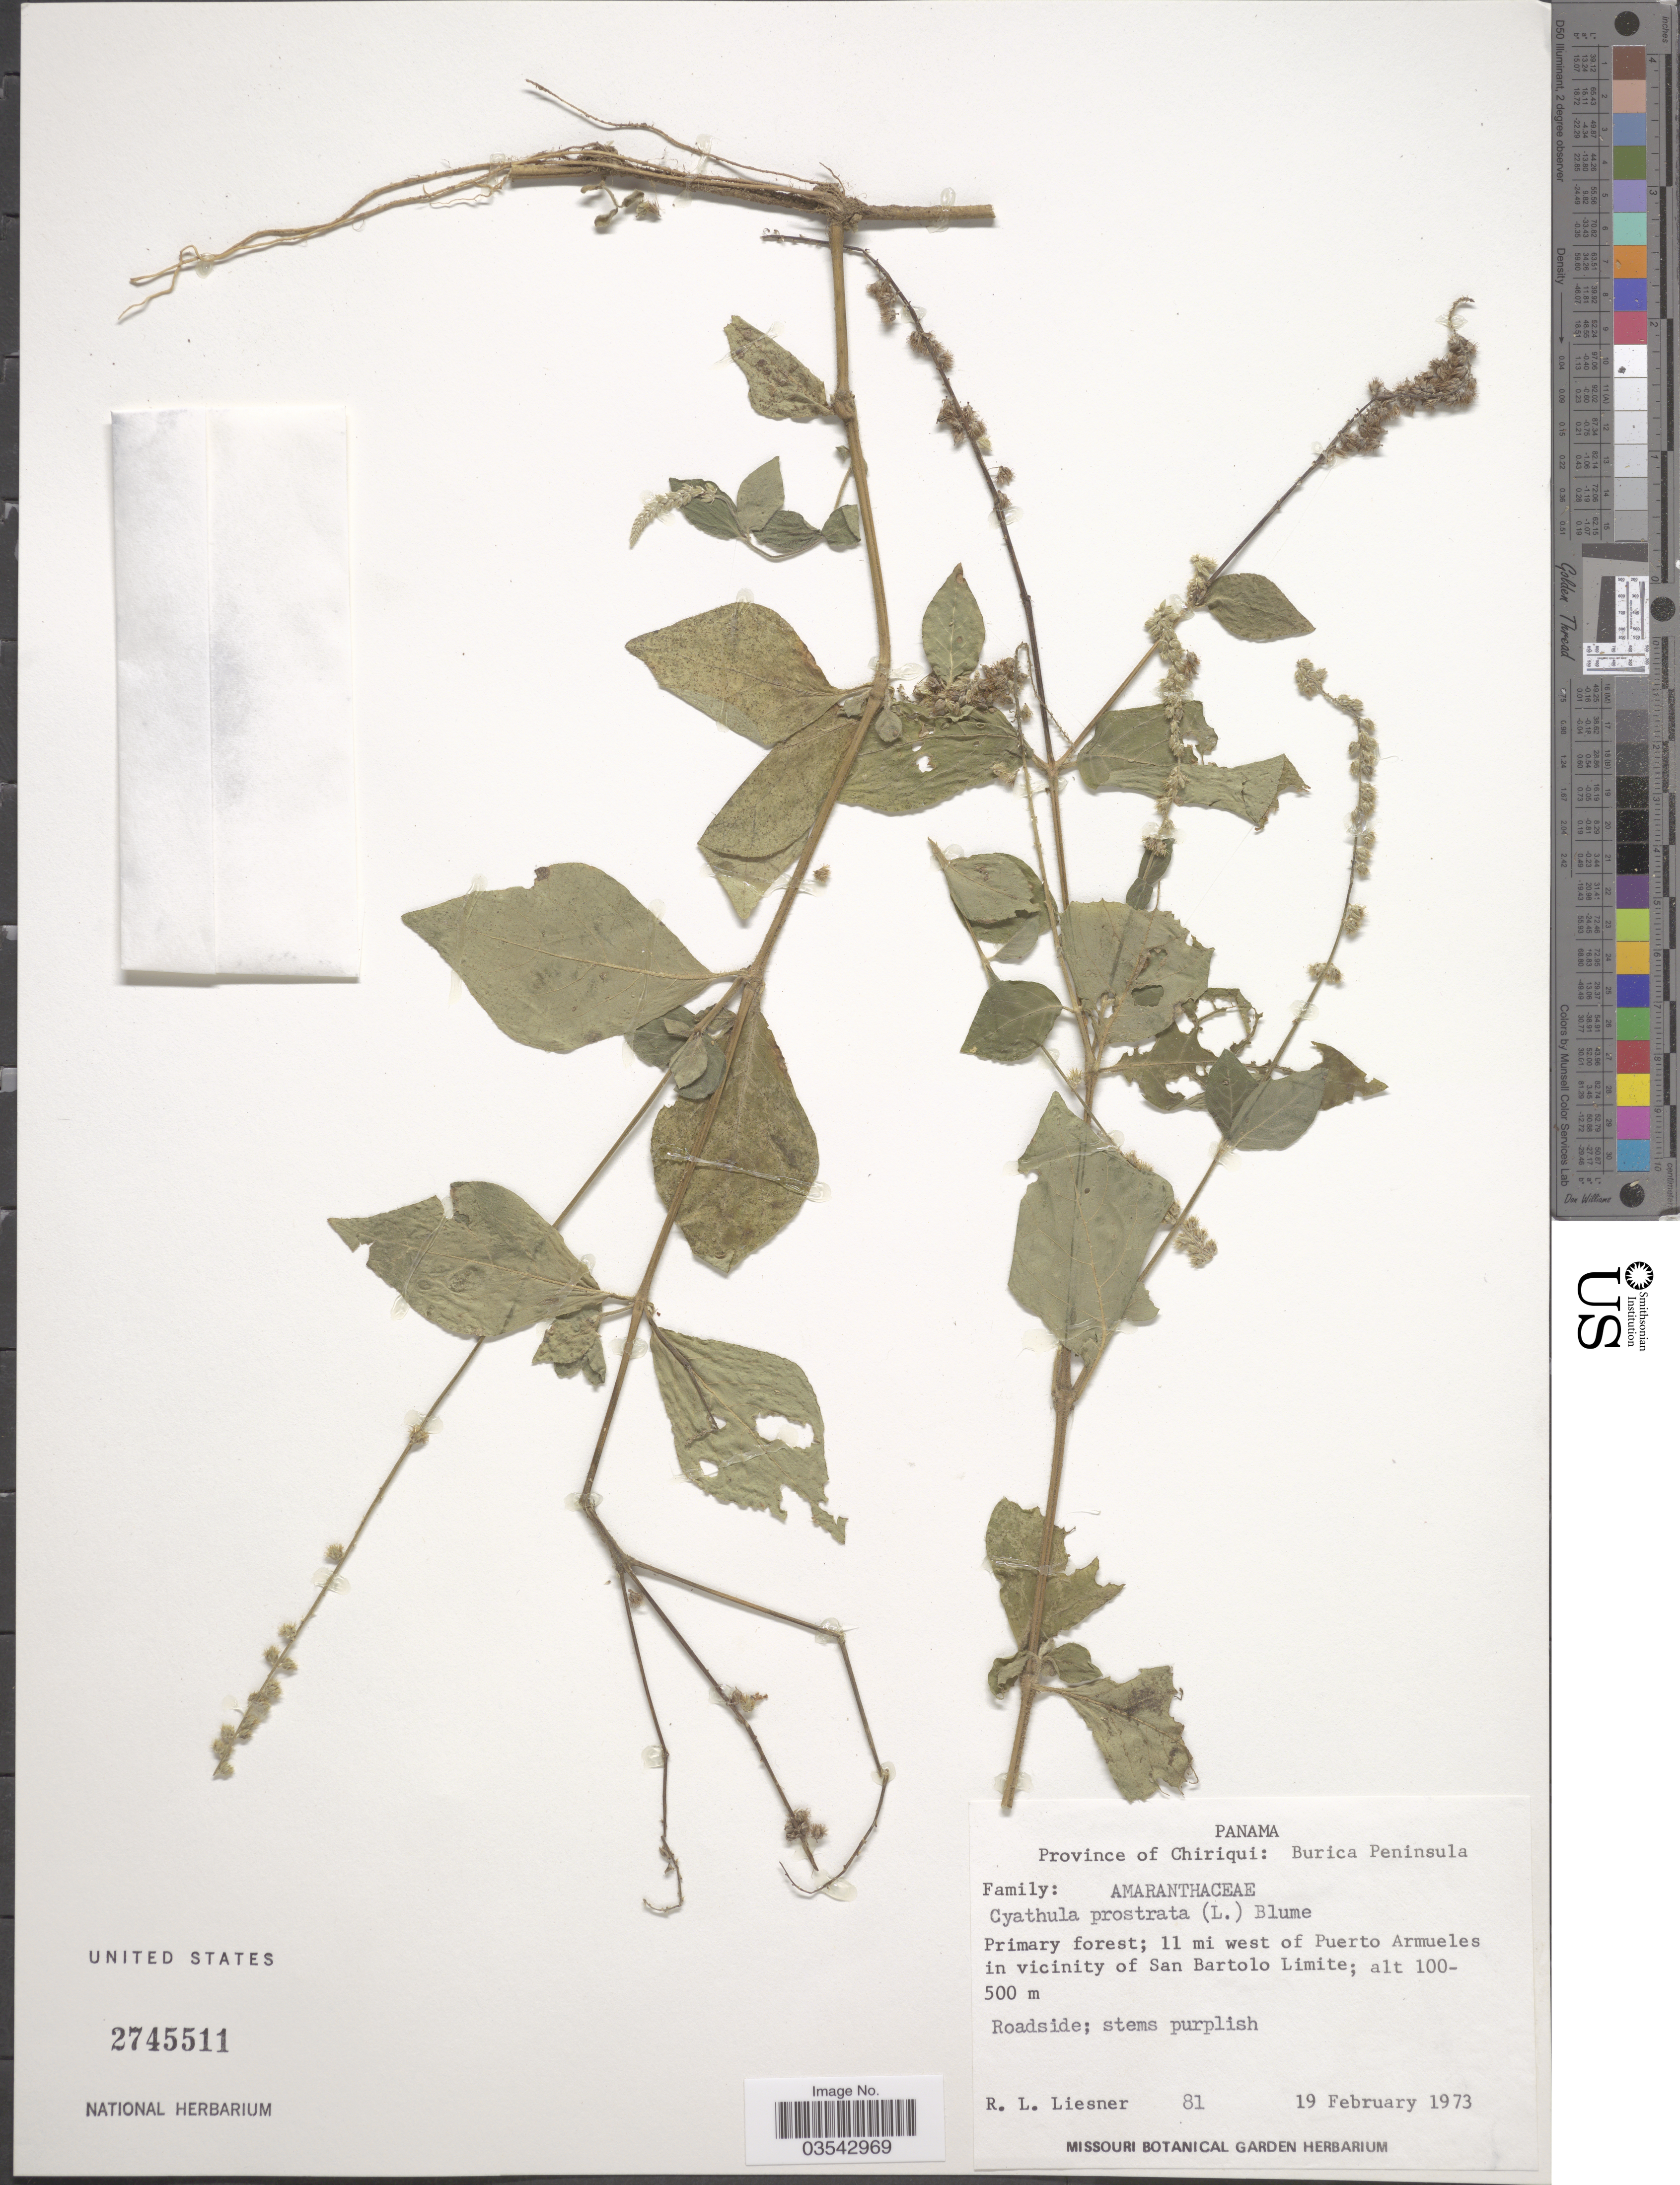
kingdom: Plantae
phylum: Tracheophyta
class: Magnoliopsida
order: Caryophyllales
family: Amaranthaceae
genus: Cyathula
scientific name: Cyathula prostrata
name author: (L.) Blume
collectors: R. L. Liesner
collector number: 81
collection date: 1973-02-19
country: Panama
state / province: Chiriqui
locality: Burica Peninsula. 11 mi west of Puerto Armueles in vicinity of San Bartolo Limite.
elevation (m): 100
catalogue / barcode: US 2745511